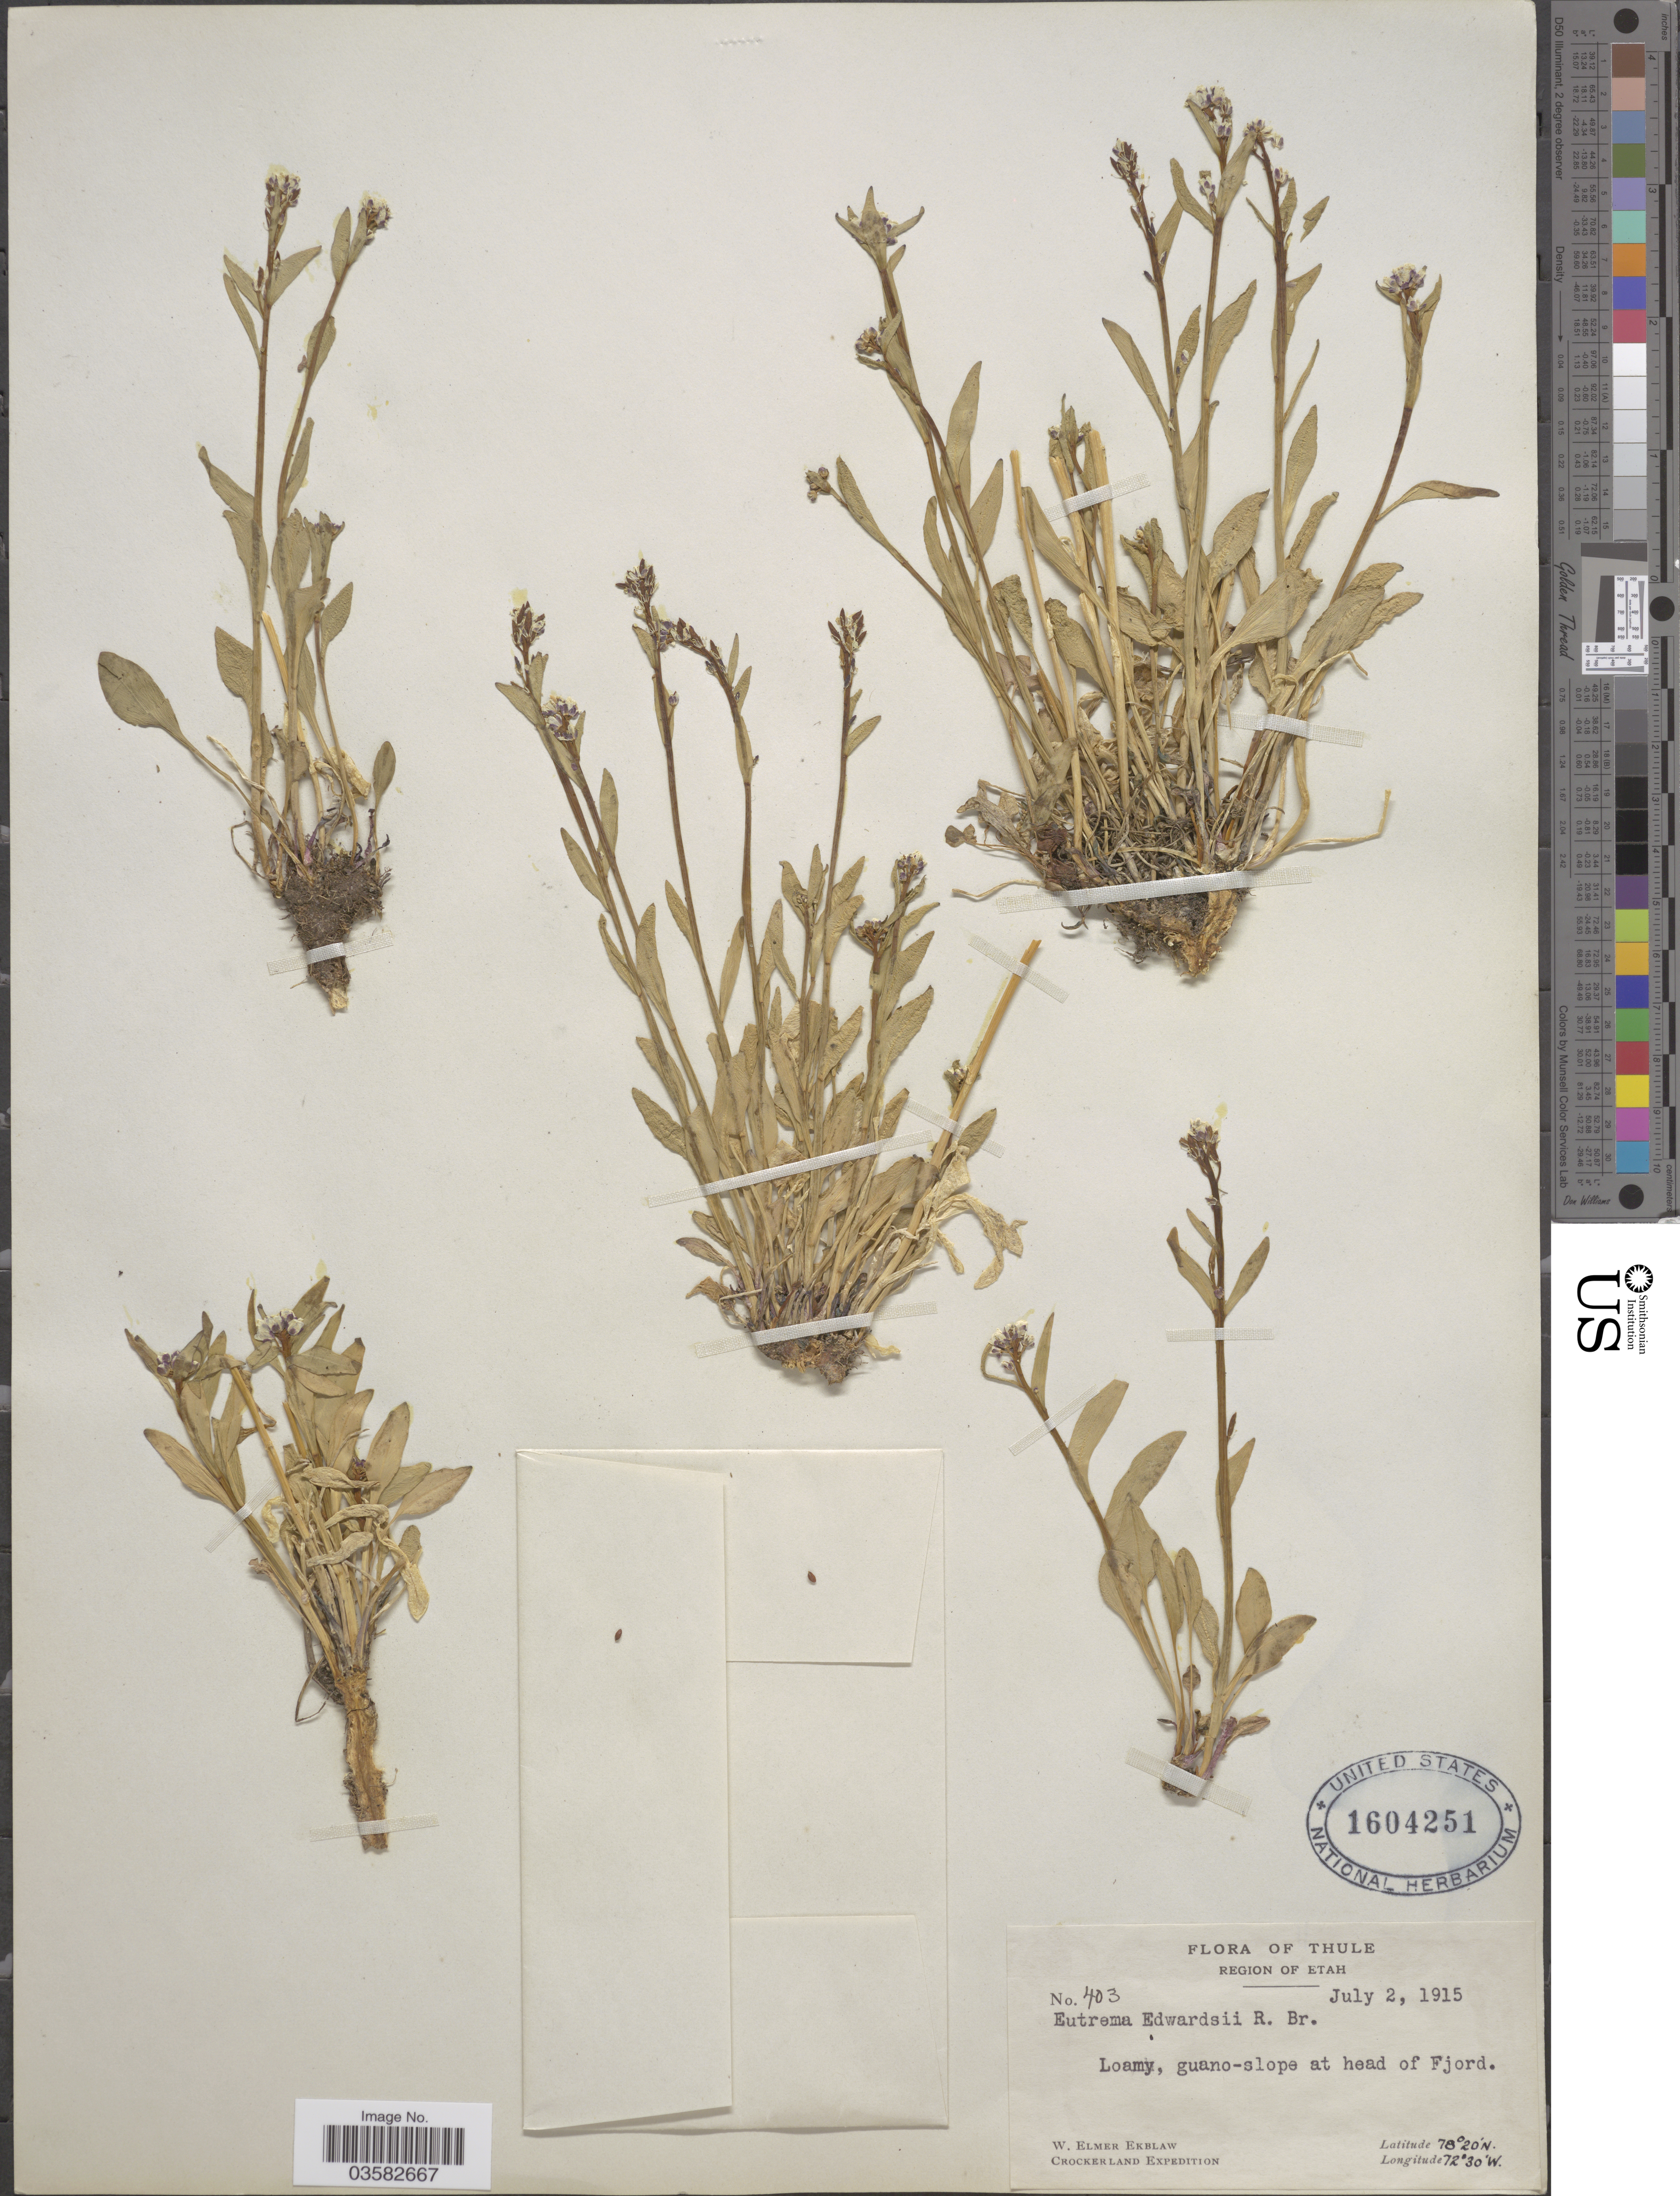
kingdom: Plantae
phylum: Tracheophyta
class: Magnoliopsida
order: Brassicales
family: Brassicaceae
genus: Eutrema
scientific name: Eutrema edwardsii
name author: R. Br.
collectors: W. Ekblaw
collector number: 403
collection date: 1915-07-02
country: Greenland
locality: Thule. Region of Etah. Guano-slope at head of Fjord.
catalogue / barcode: US 1604251